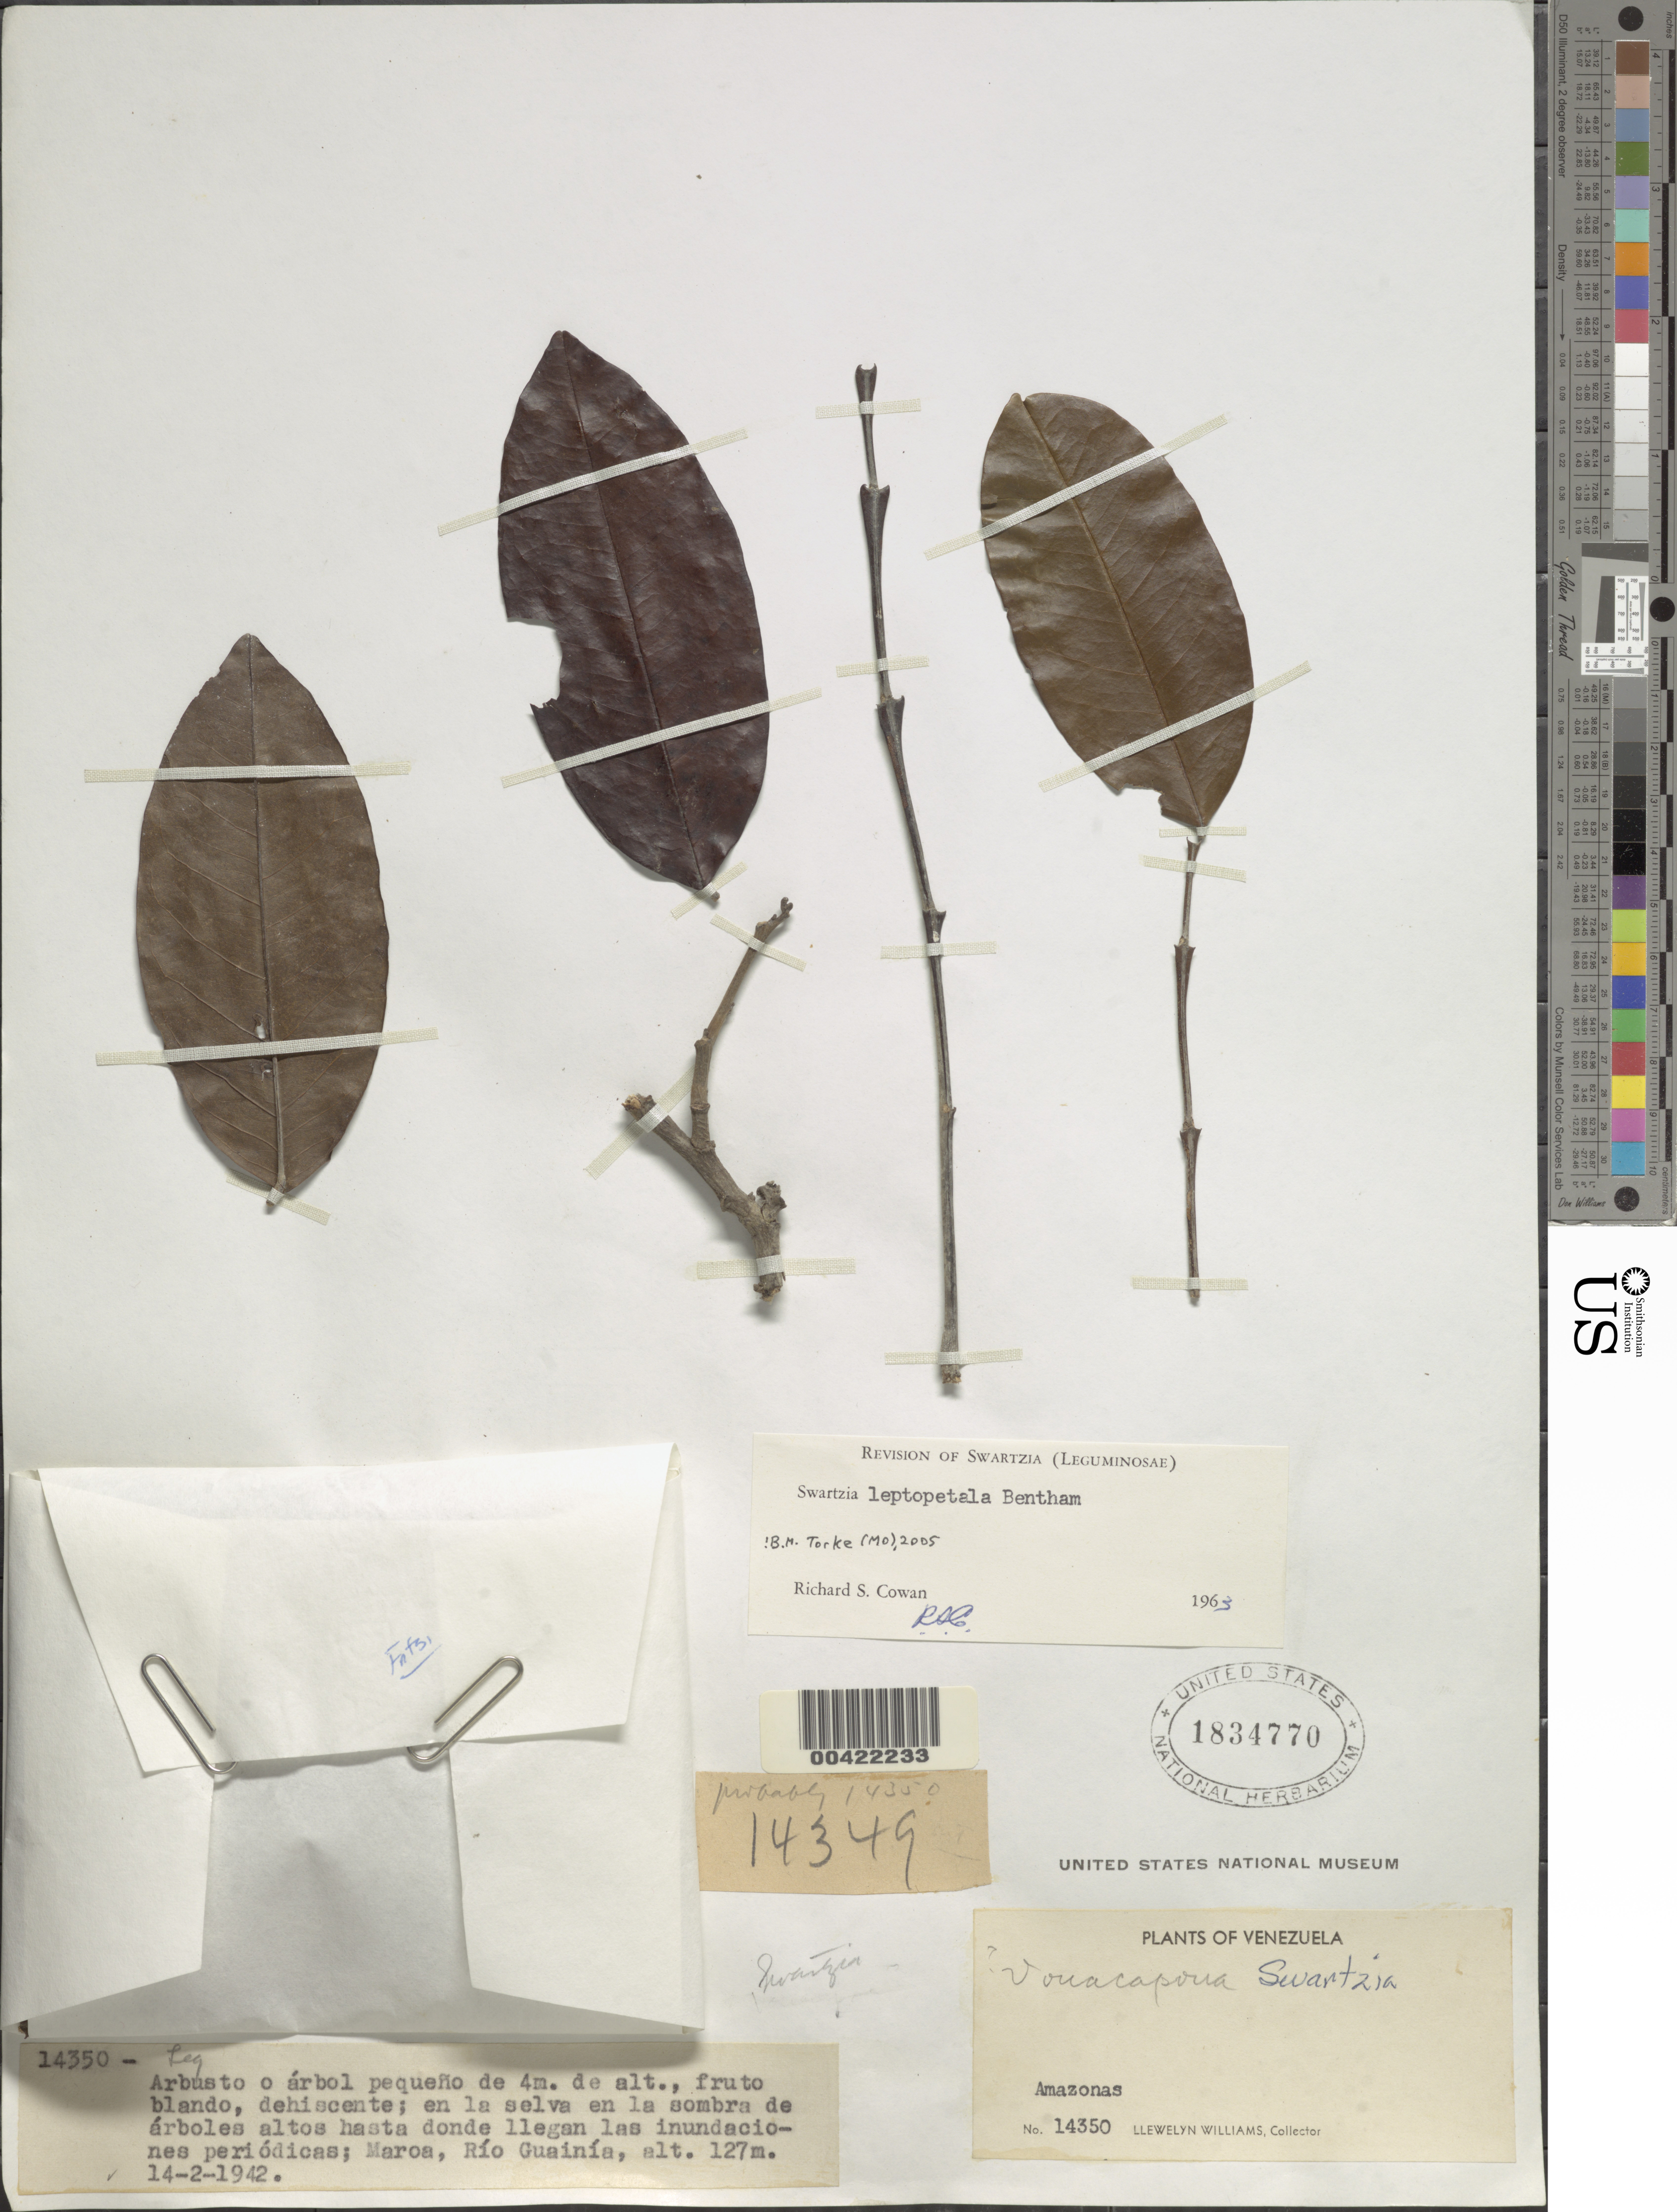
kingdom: Plantae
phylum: Tracheophyta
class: Magnoliopsida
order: Fabales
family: Fabaceae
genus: Swartzia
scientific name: Swartzia leptopetala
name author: Benth.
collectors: Ll. Williams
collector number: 14350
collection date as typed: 14 Feb 1942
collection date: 1942-02-14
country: Venezuela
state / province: Amazonas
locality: Maroa, rio guainia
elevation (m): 127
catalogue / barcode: US 1834770